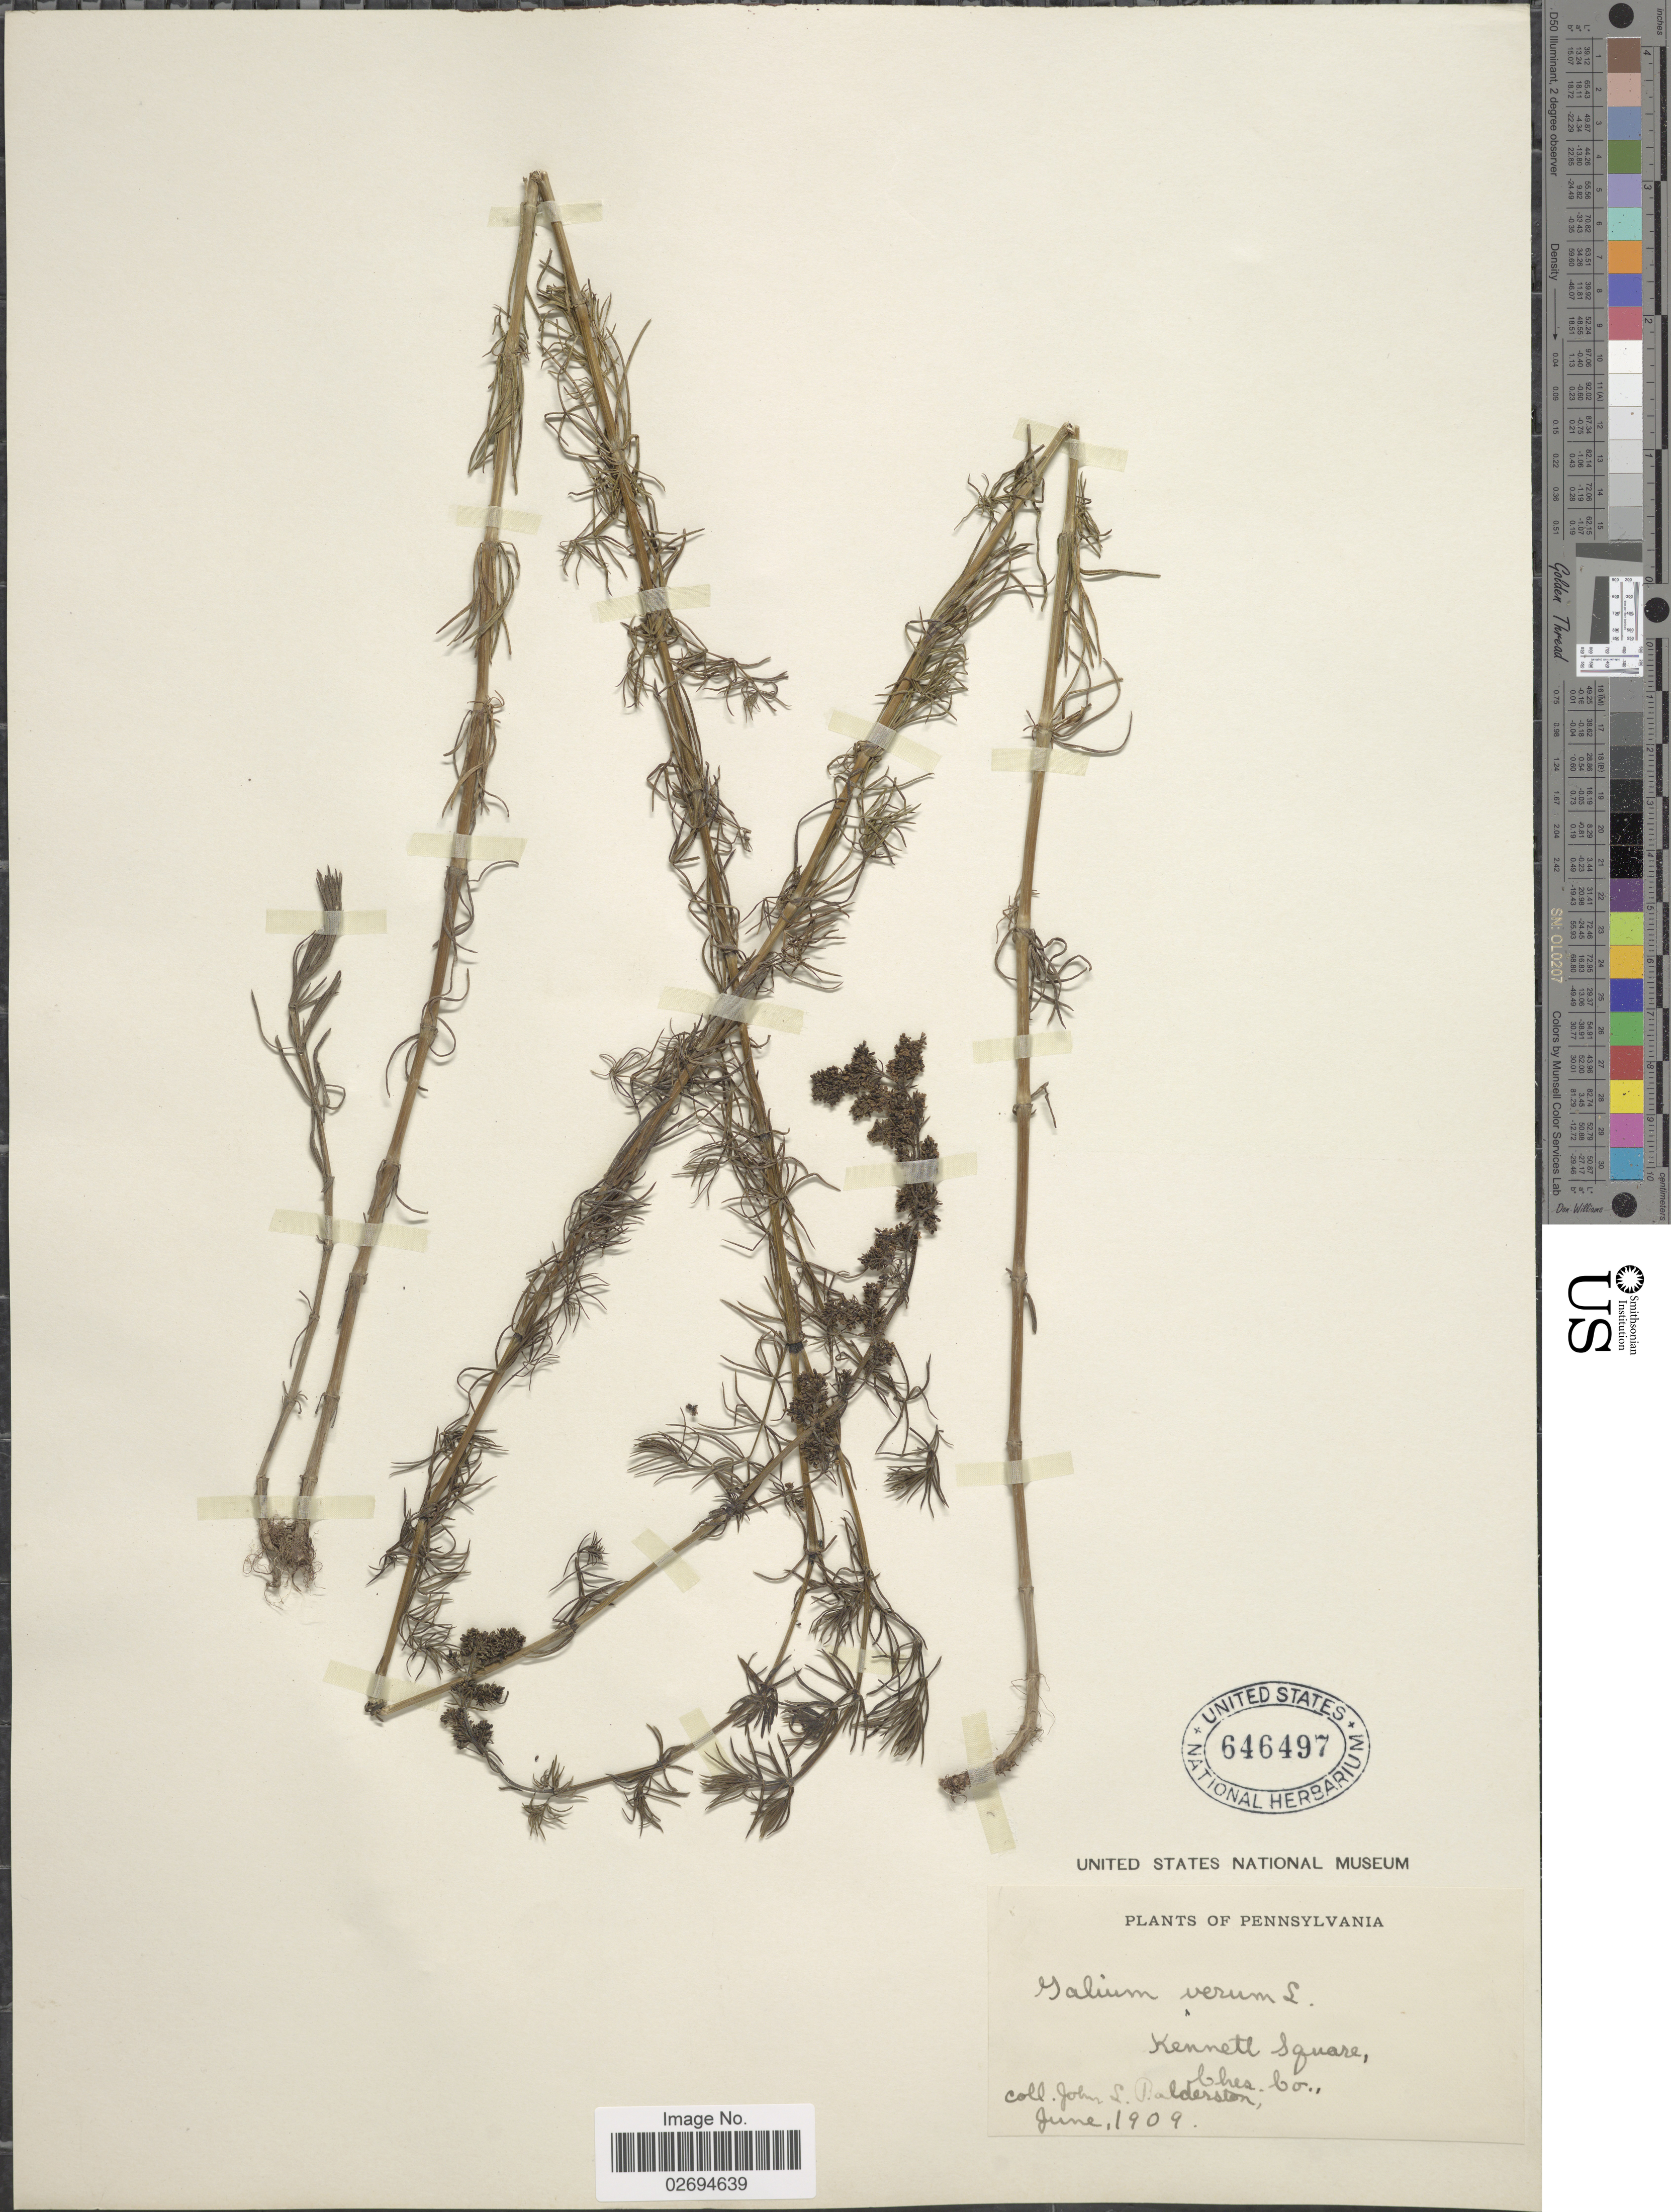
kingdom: Plantae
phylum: Tracheophyta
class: Magnoliopsida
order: Gentianales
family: Rubiaceae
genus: Galium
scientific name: Galium verum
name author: L.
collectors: J. Balderston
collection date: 1909-06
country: United States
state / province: Pennsylvania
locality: Kennett Square, Ches Co.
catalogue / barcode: US 646497